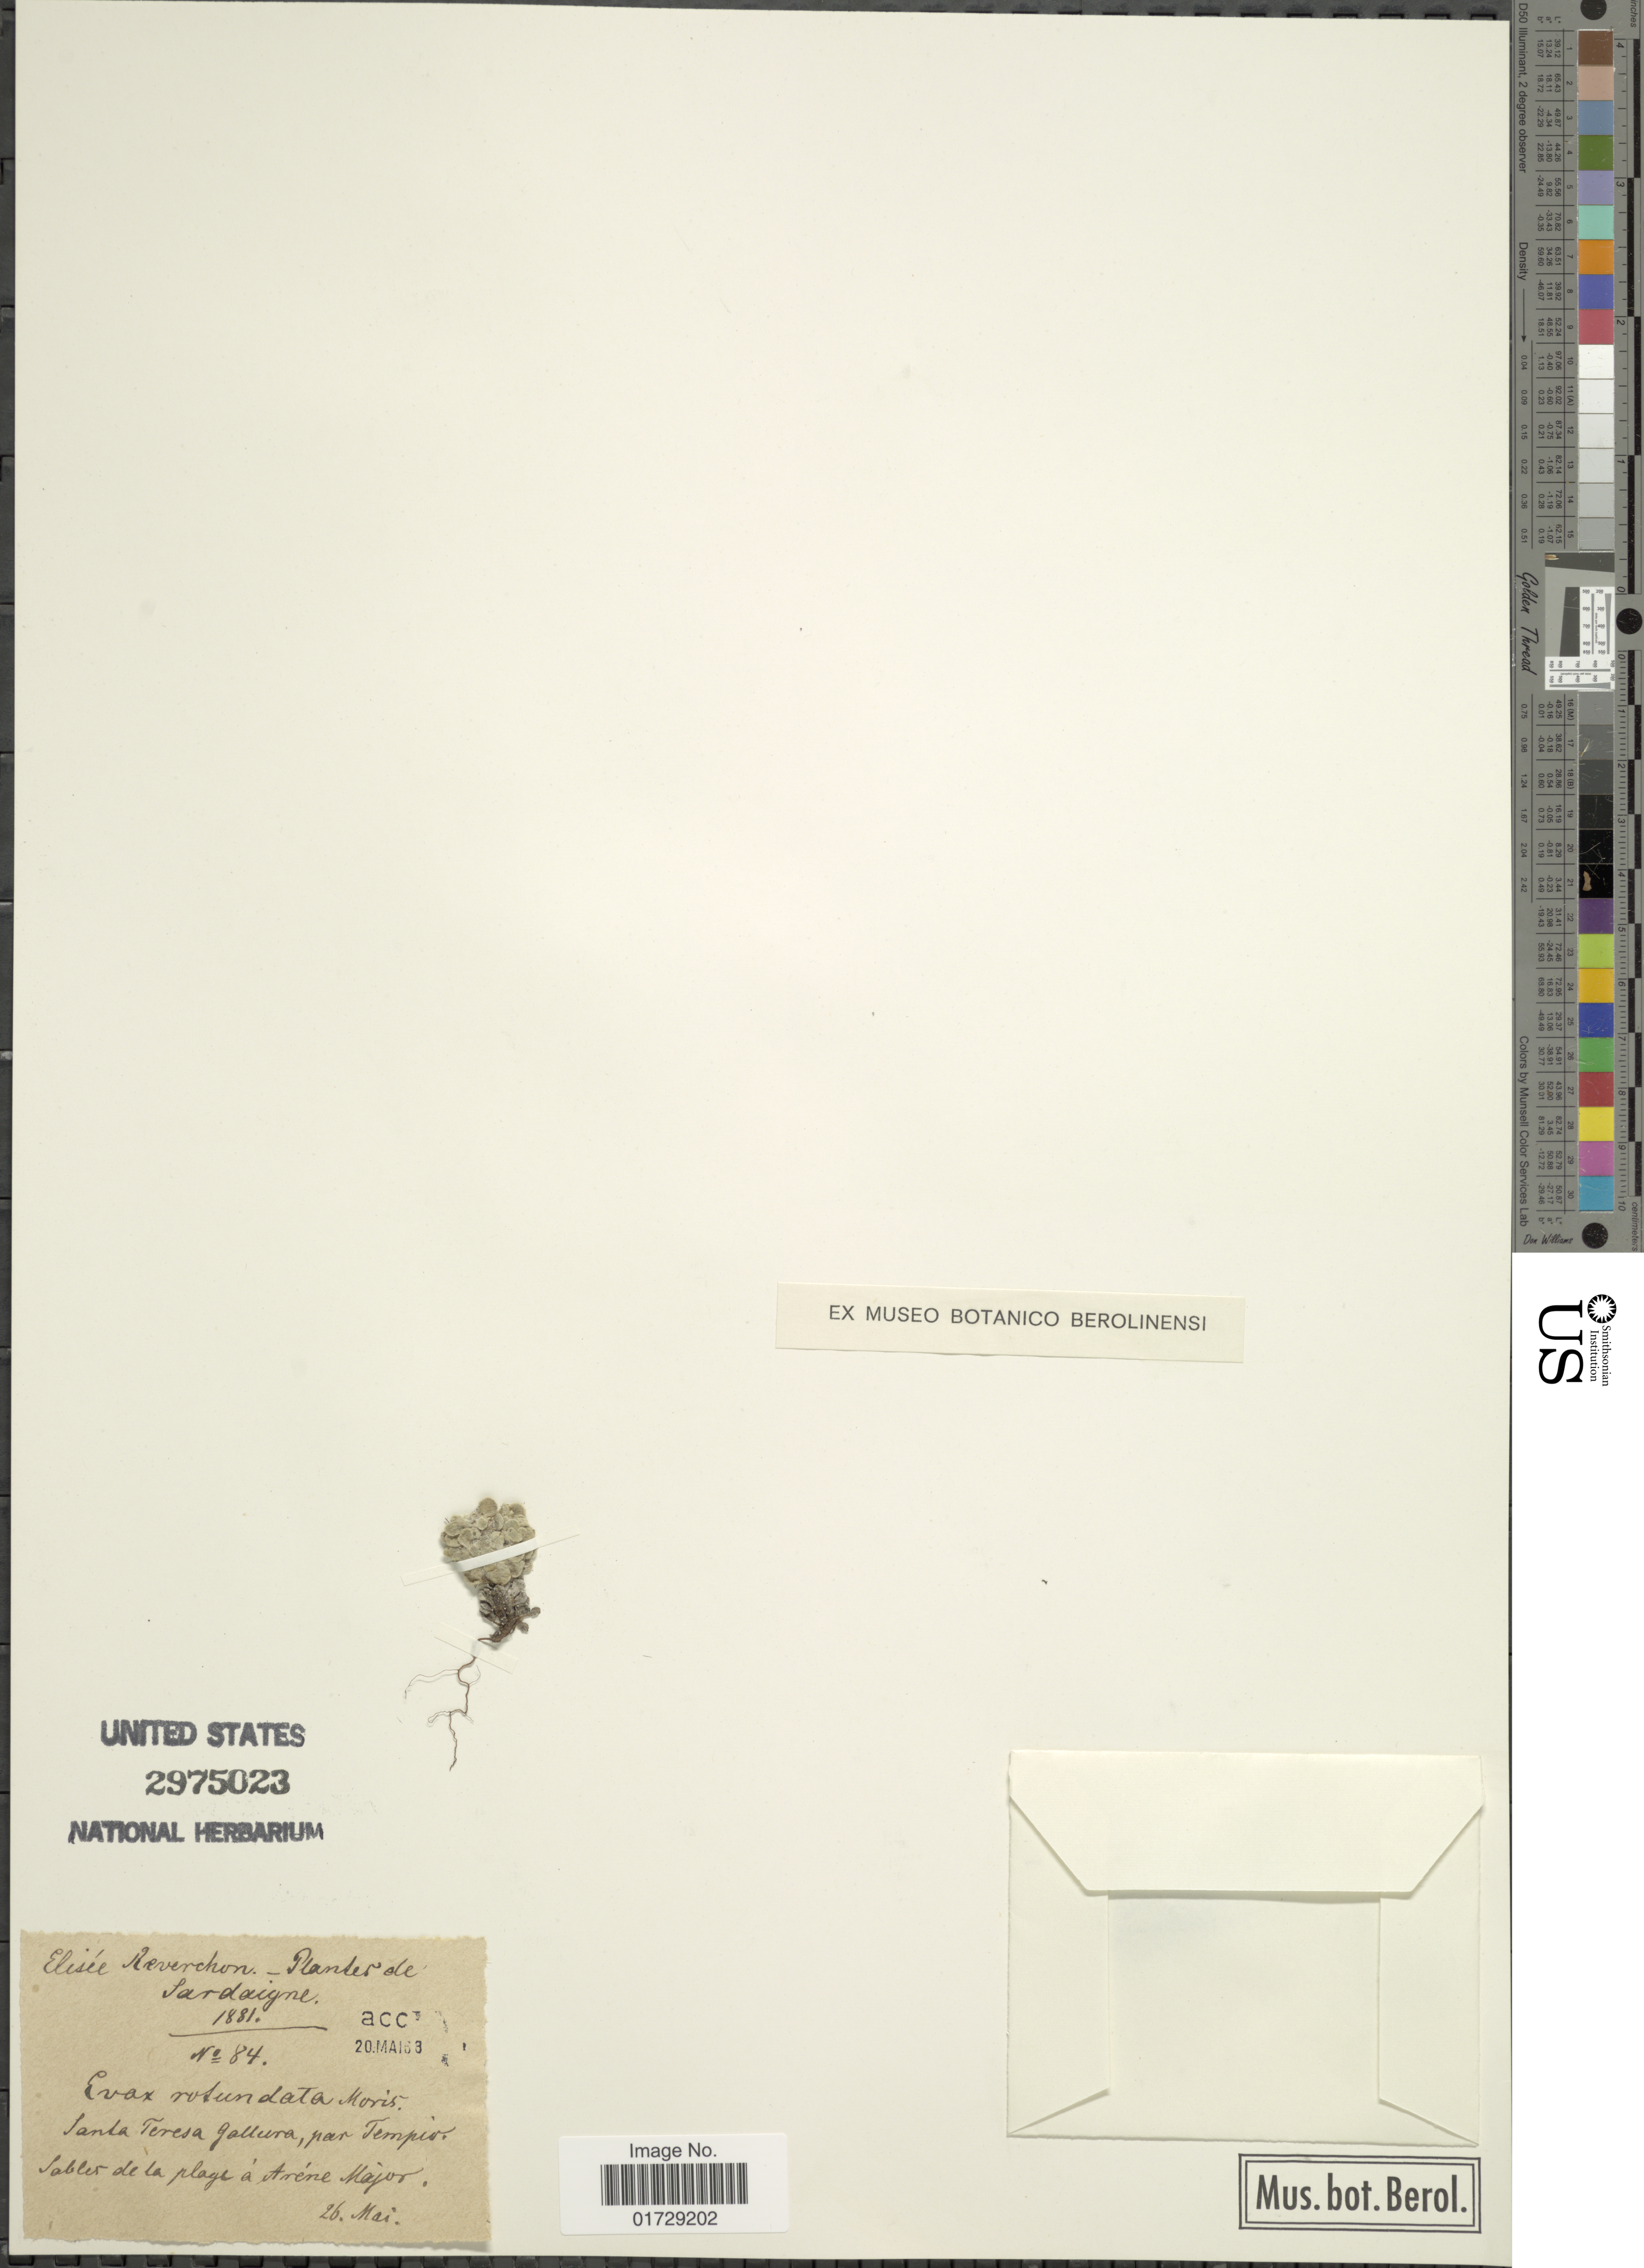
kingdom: Plantae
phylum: Tracheophyta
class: Magnoliopsida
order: Asterales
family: Asteraceae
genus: Evax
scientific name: Evax rotundata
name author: Moris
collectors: E. Reverchon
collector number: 84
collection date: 1881-05-26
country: Italy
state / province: Sardegna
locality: Sanat Teresa, Jallura, par Tempico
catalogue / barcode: US 2975023